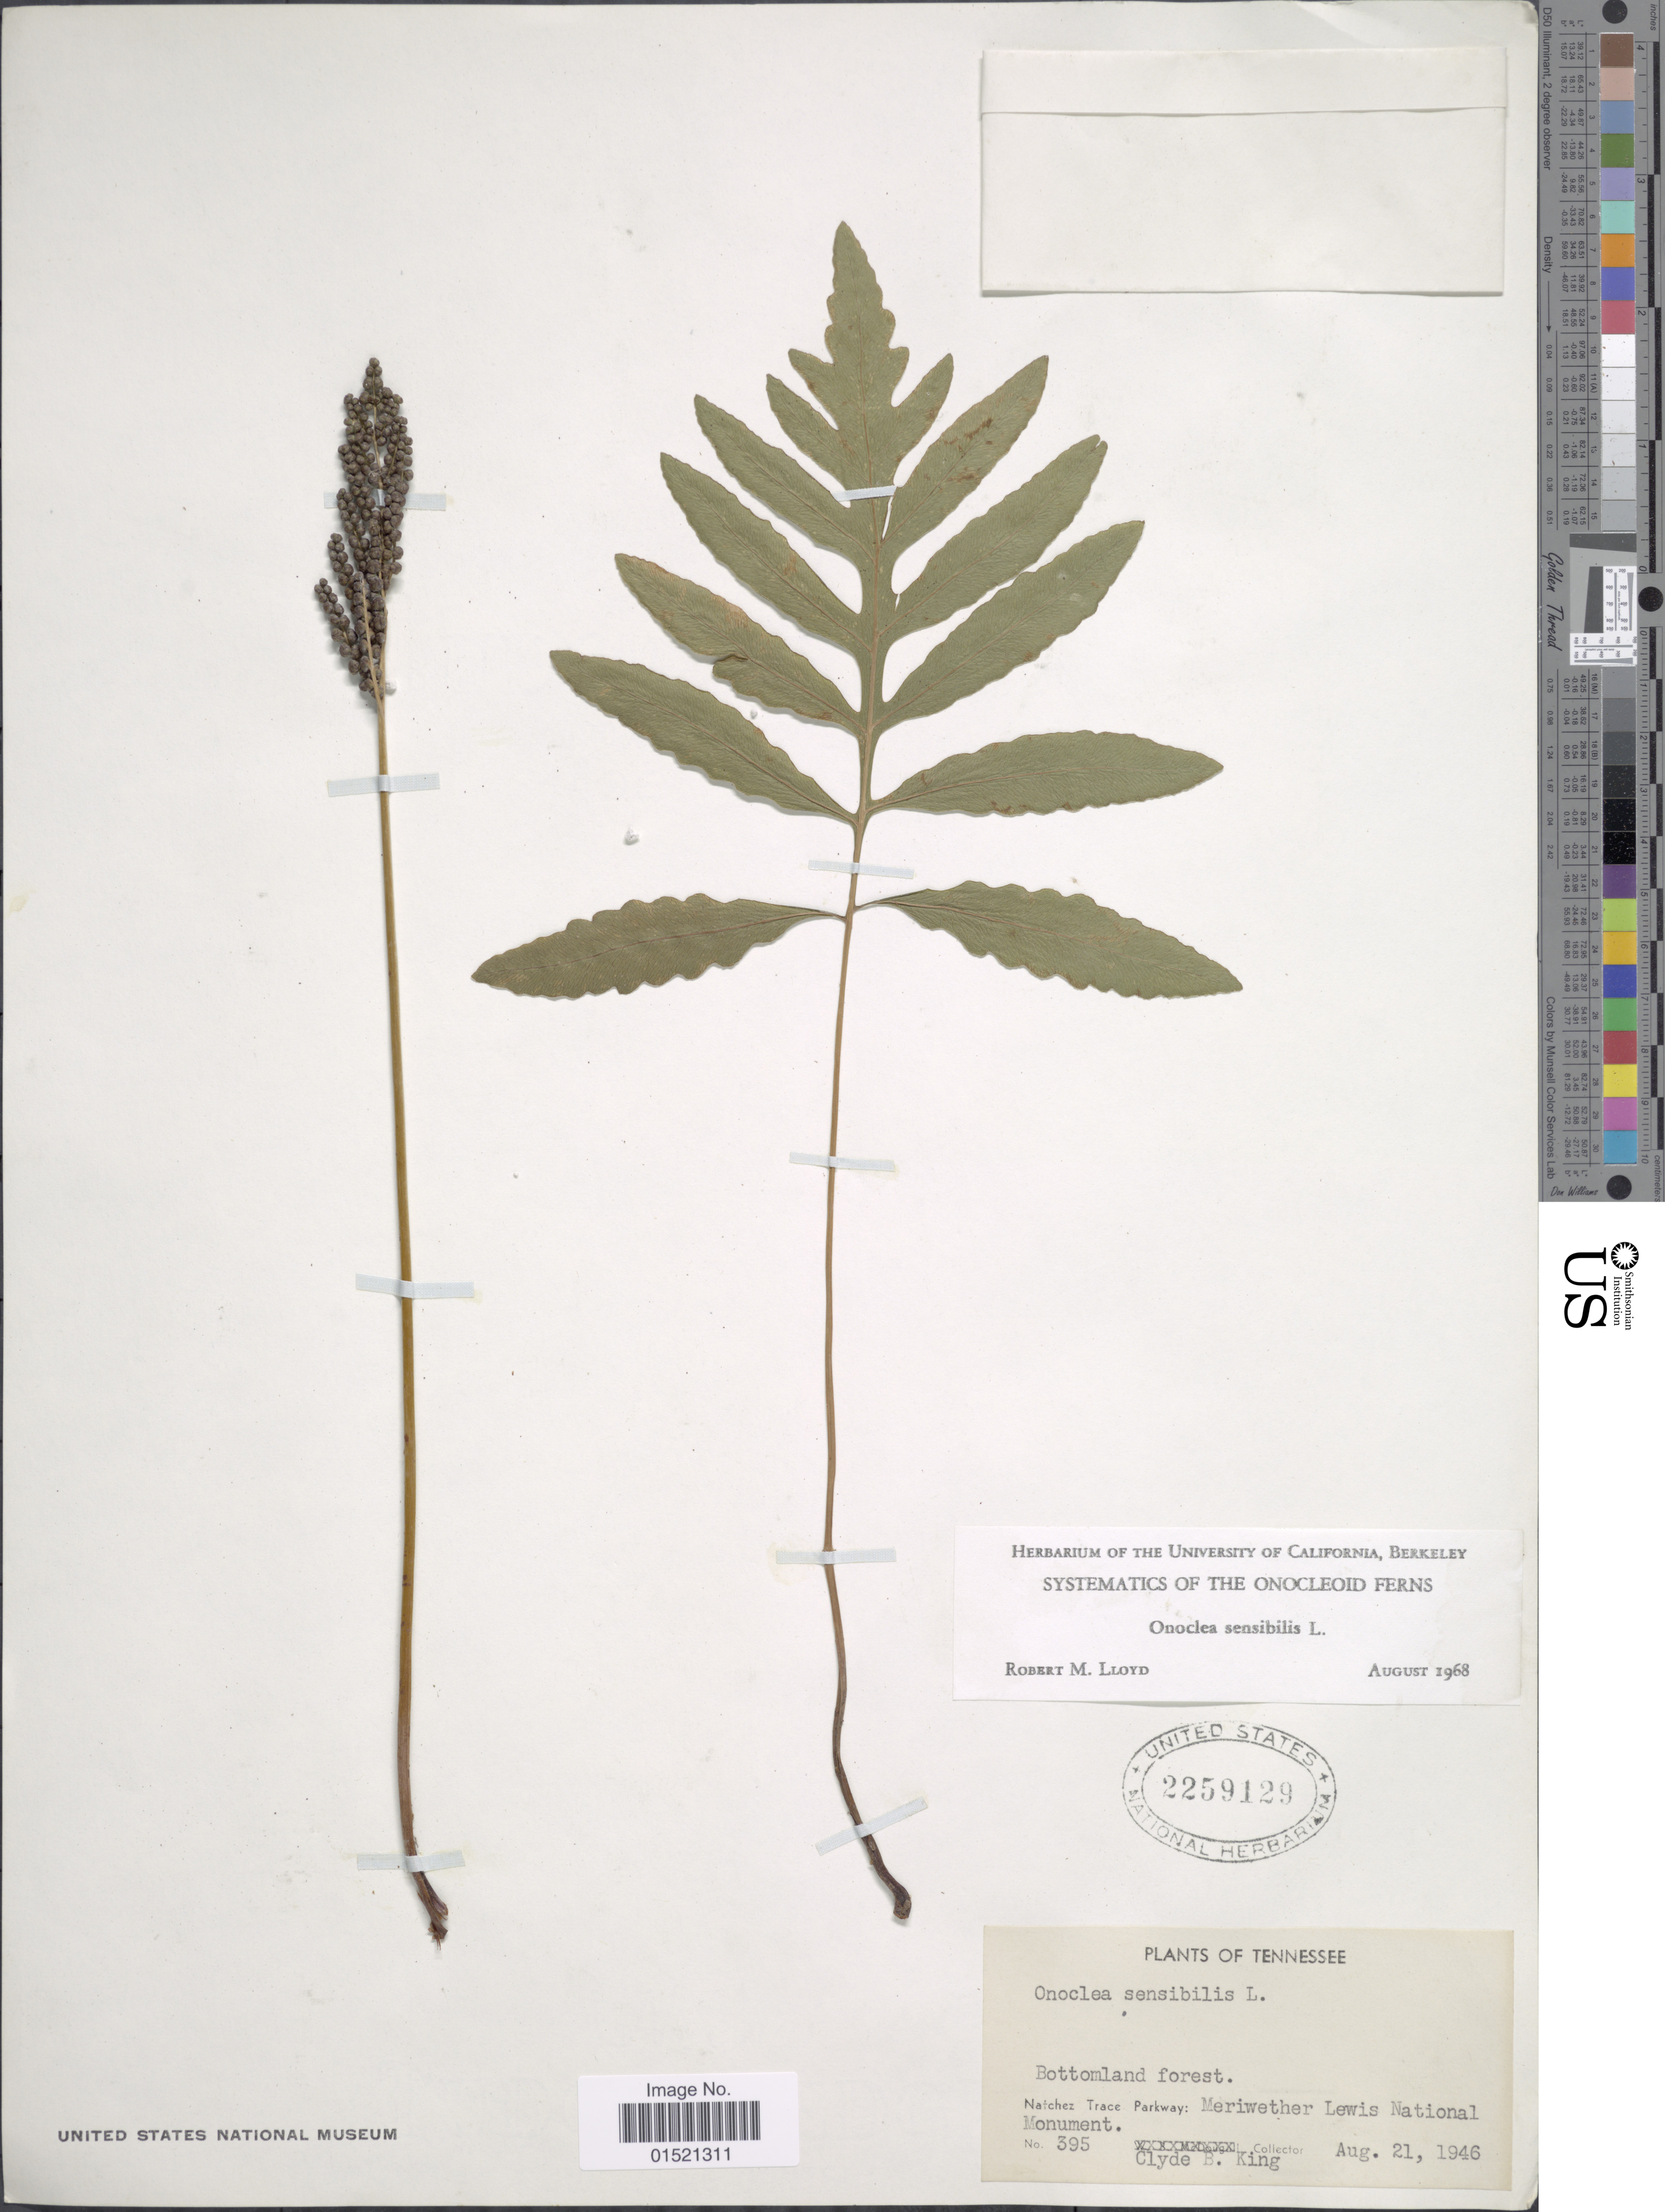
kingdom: Plantae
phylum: Tracheophyta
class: Polypodiopsida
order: Polypodiales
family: Onocleaceae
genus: Onoclea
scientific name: Onoclea sensibilis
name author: L.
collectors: C. King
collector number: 395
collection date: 1946-08-21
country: United States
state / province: Tennessee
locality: Bottomland forest. Natchez Trace Parkway: Meriwether Lewis National Monument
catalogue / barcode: US 2259129